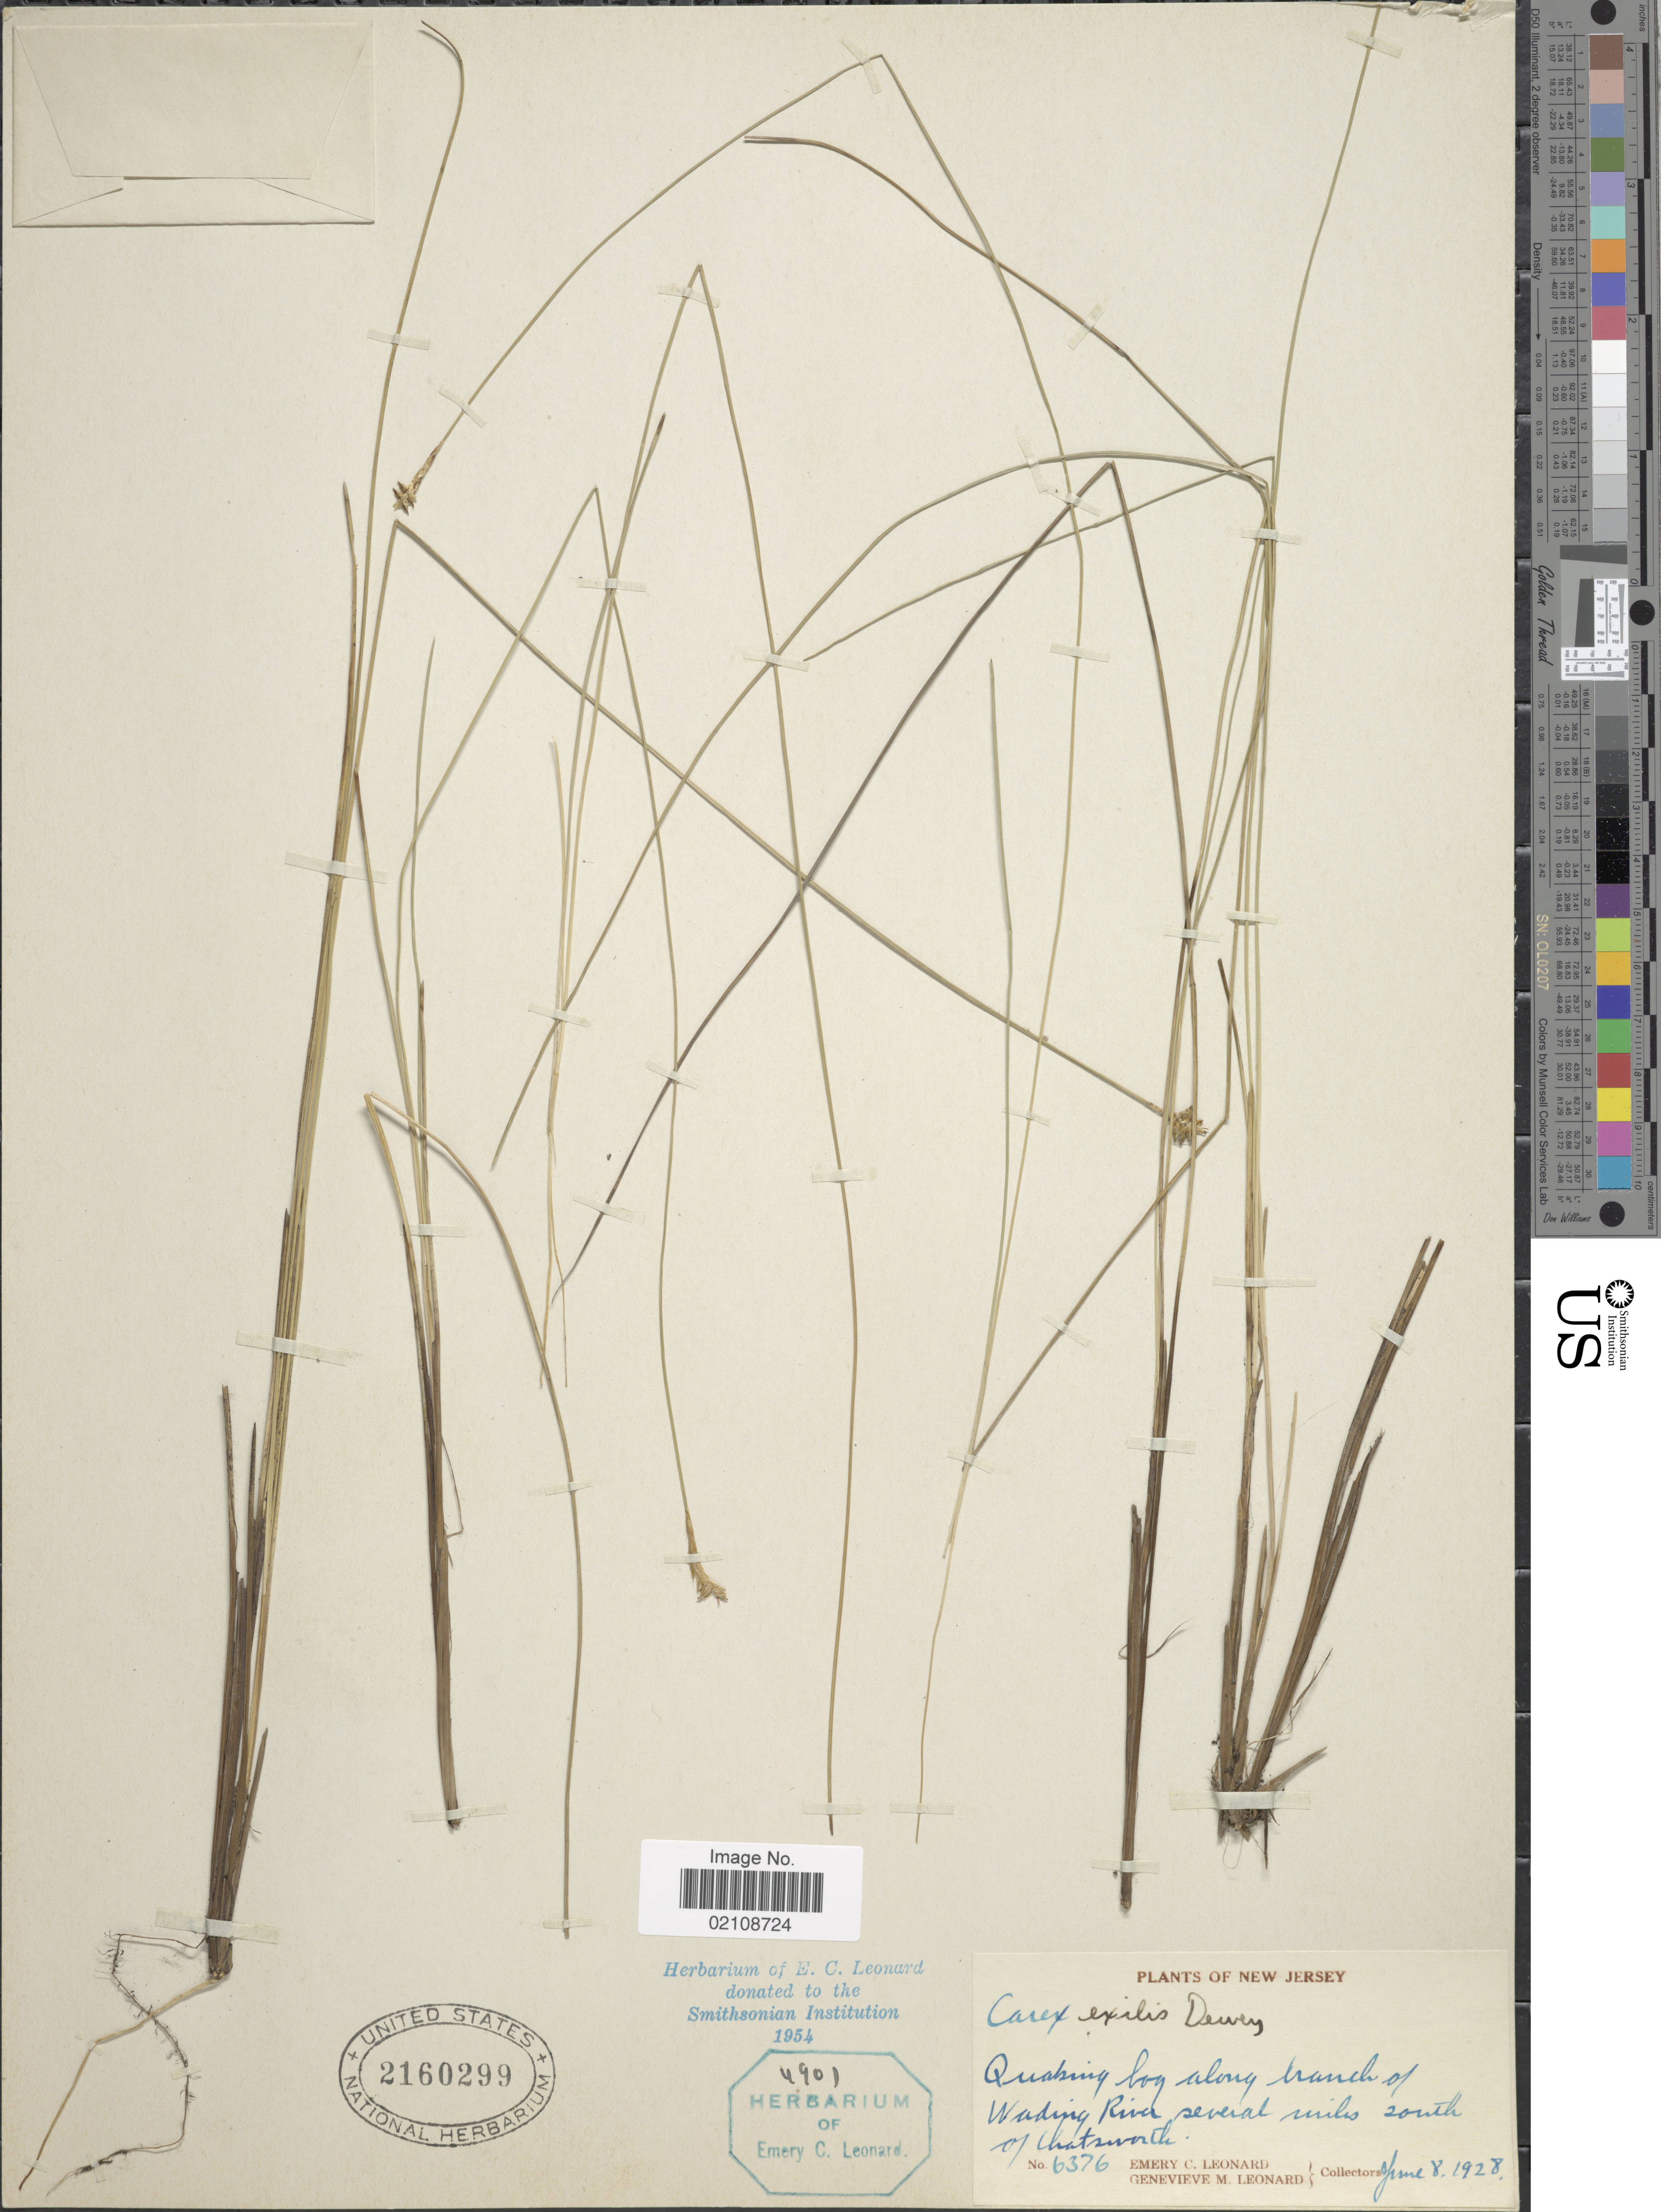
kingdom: Plantae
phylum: Tracheophyta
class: Liliopsida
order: Poales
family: Cyperaceae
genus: Carex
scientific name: Carex exilis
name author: Dewey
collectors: E. C. Leonard & G. M. Leonard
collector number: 6376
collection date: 1928-06-08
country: United States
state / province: New Jersey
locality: Quaking bog along branch of Wading River, several miles south of Chatsworth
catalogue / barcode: US 2160299